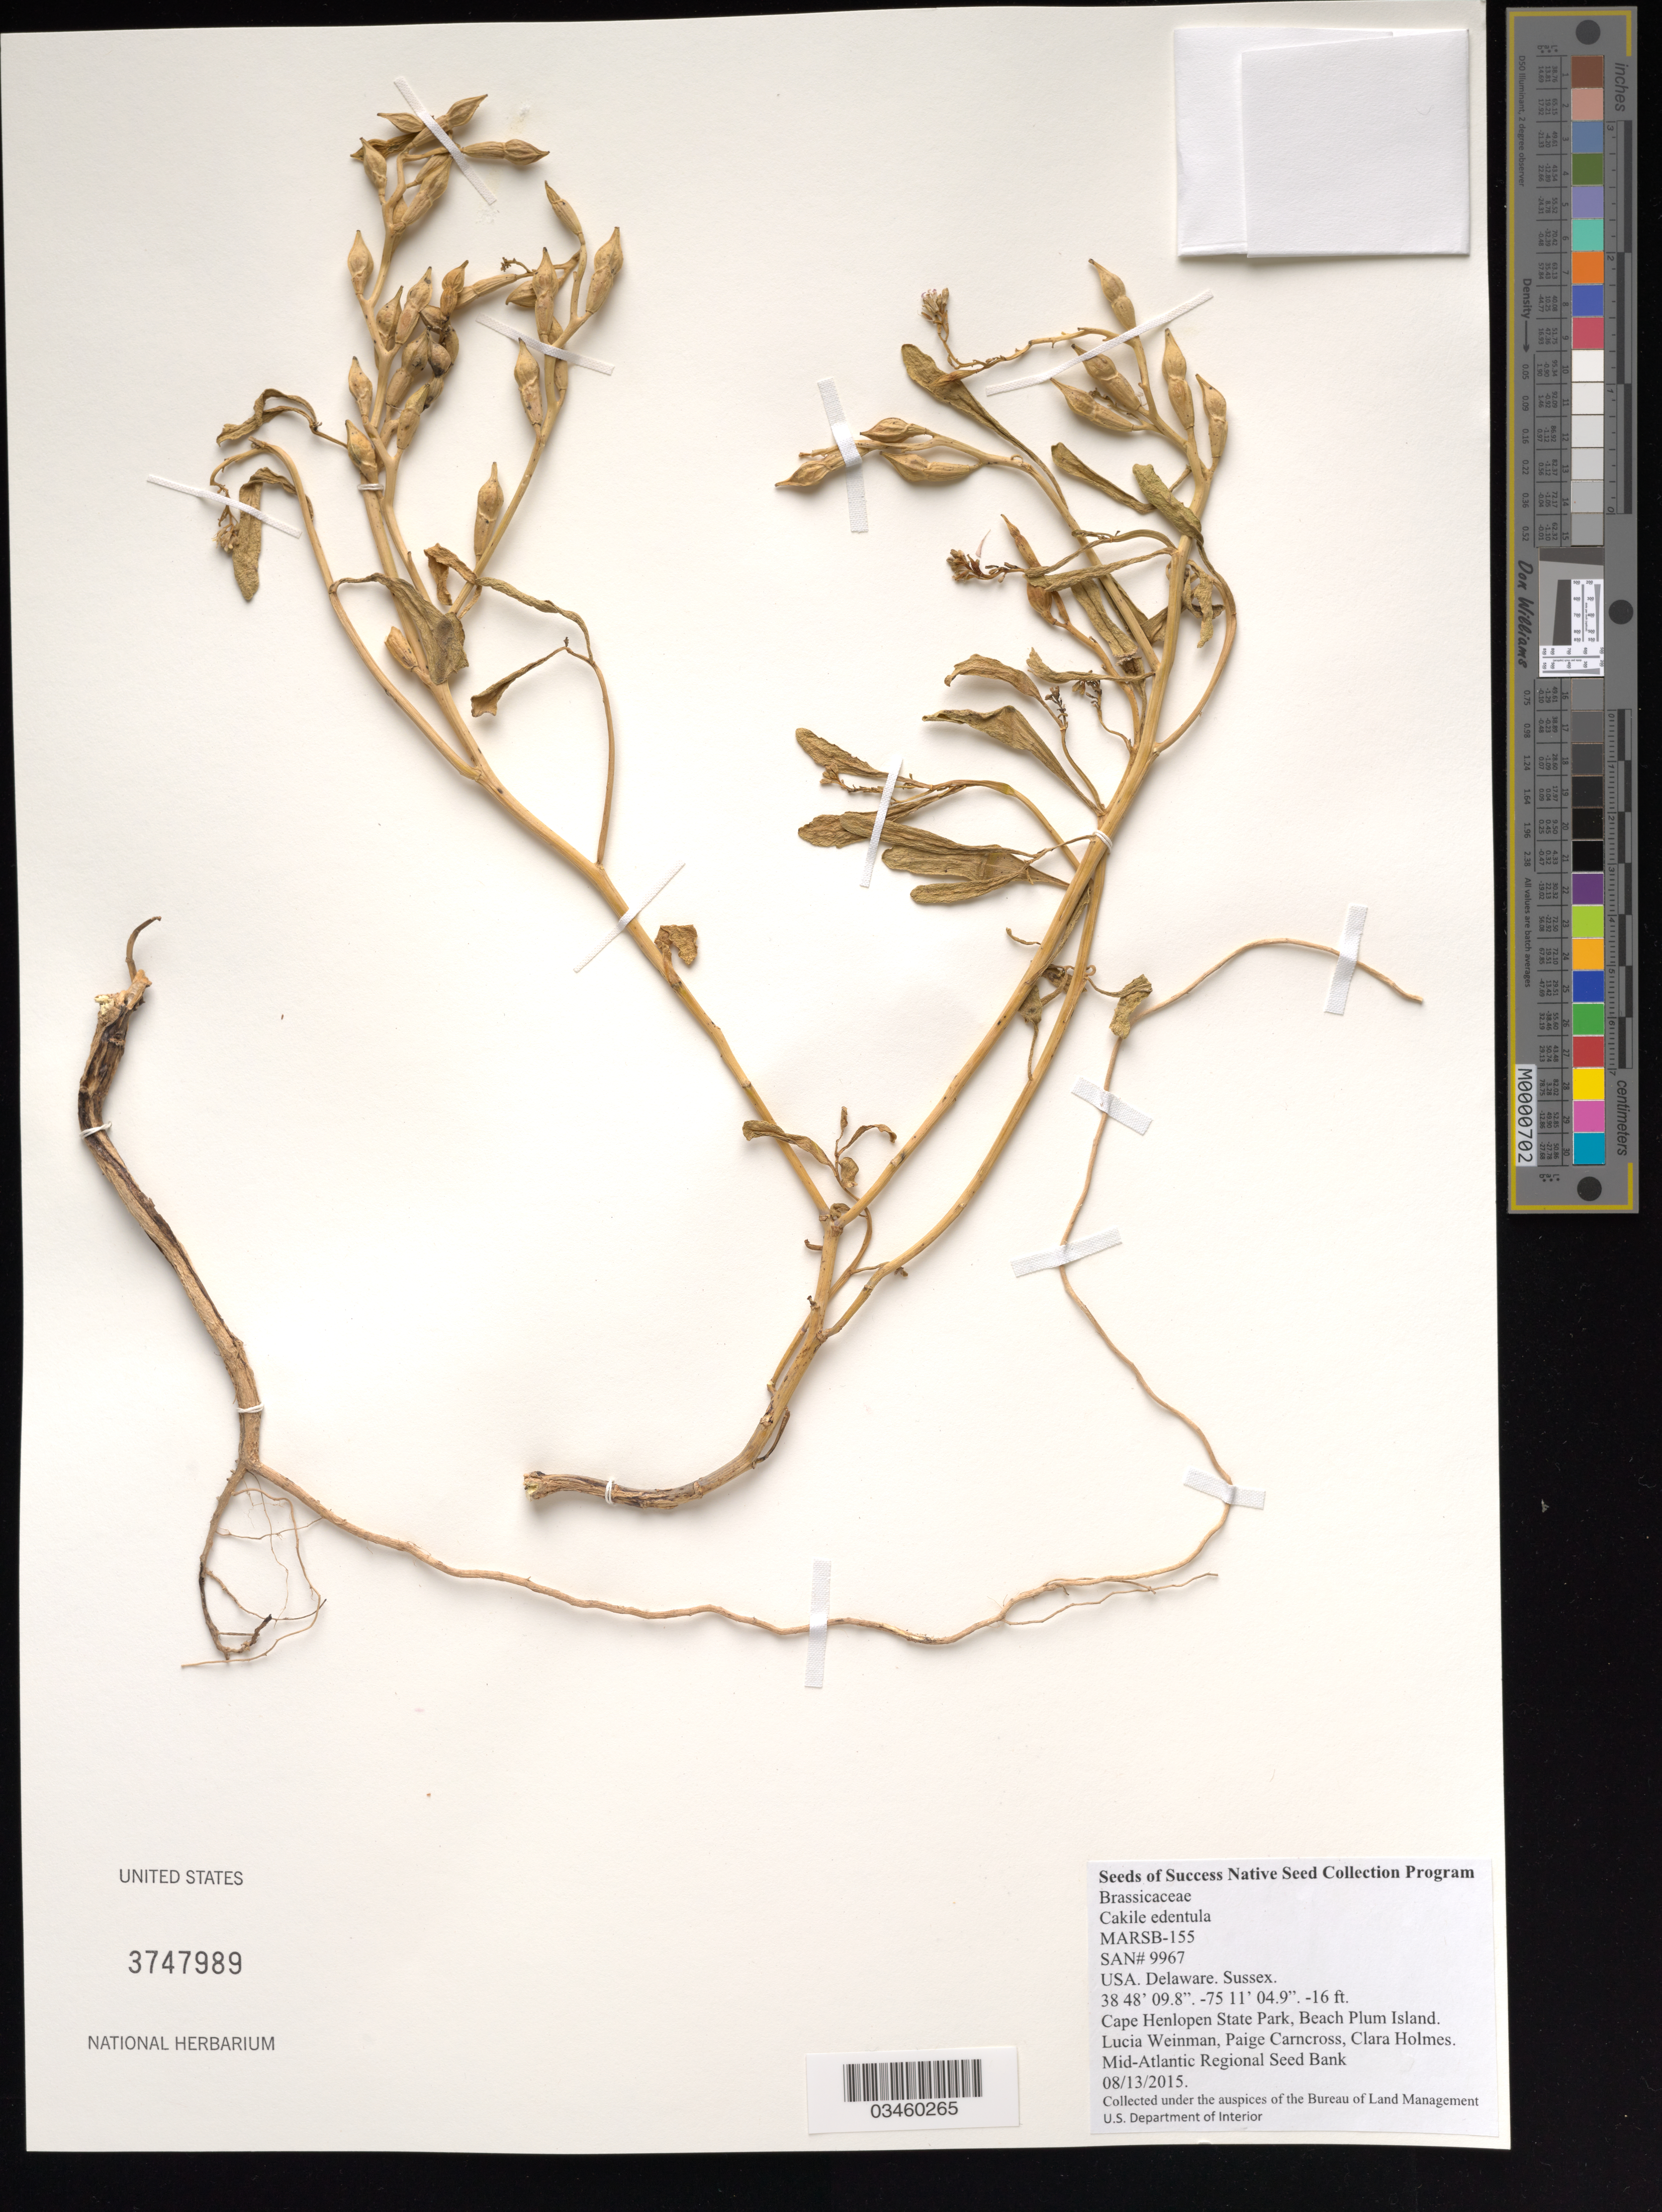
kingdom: Plantae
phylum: Tracheophyta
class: Magnoliopsida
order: Brassicales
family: Brassicaceae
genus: Cakile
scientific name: Cakile edentula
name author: (Bigelow) Hook.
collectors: L. Weinman, P. Carncross & C. Holmes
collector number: MARSB-155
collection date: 2015-08-13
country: United States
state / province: Delaware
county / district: Sussex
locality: Cape Henlopen State Park, Beach Plum Island Nature Preserve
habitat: North Atlantic Coastal Shrub and Grass Dune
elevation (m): -5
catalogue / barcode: US 3747989